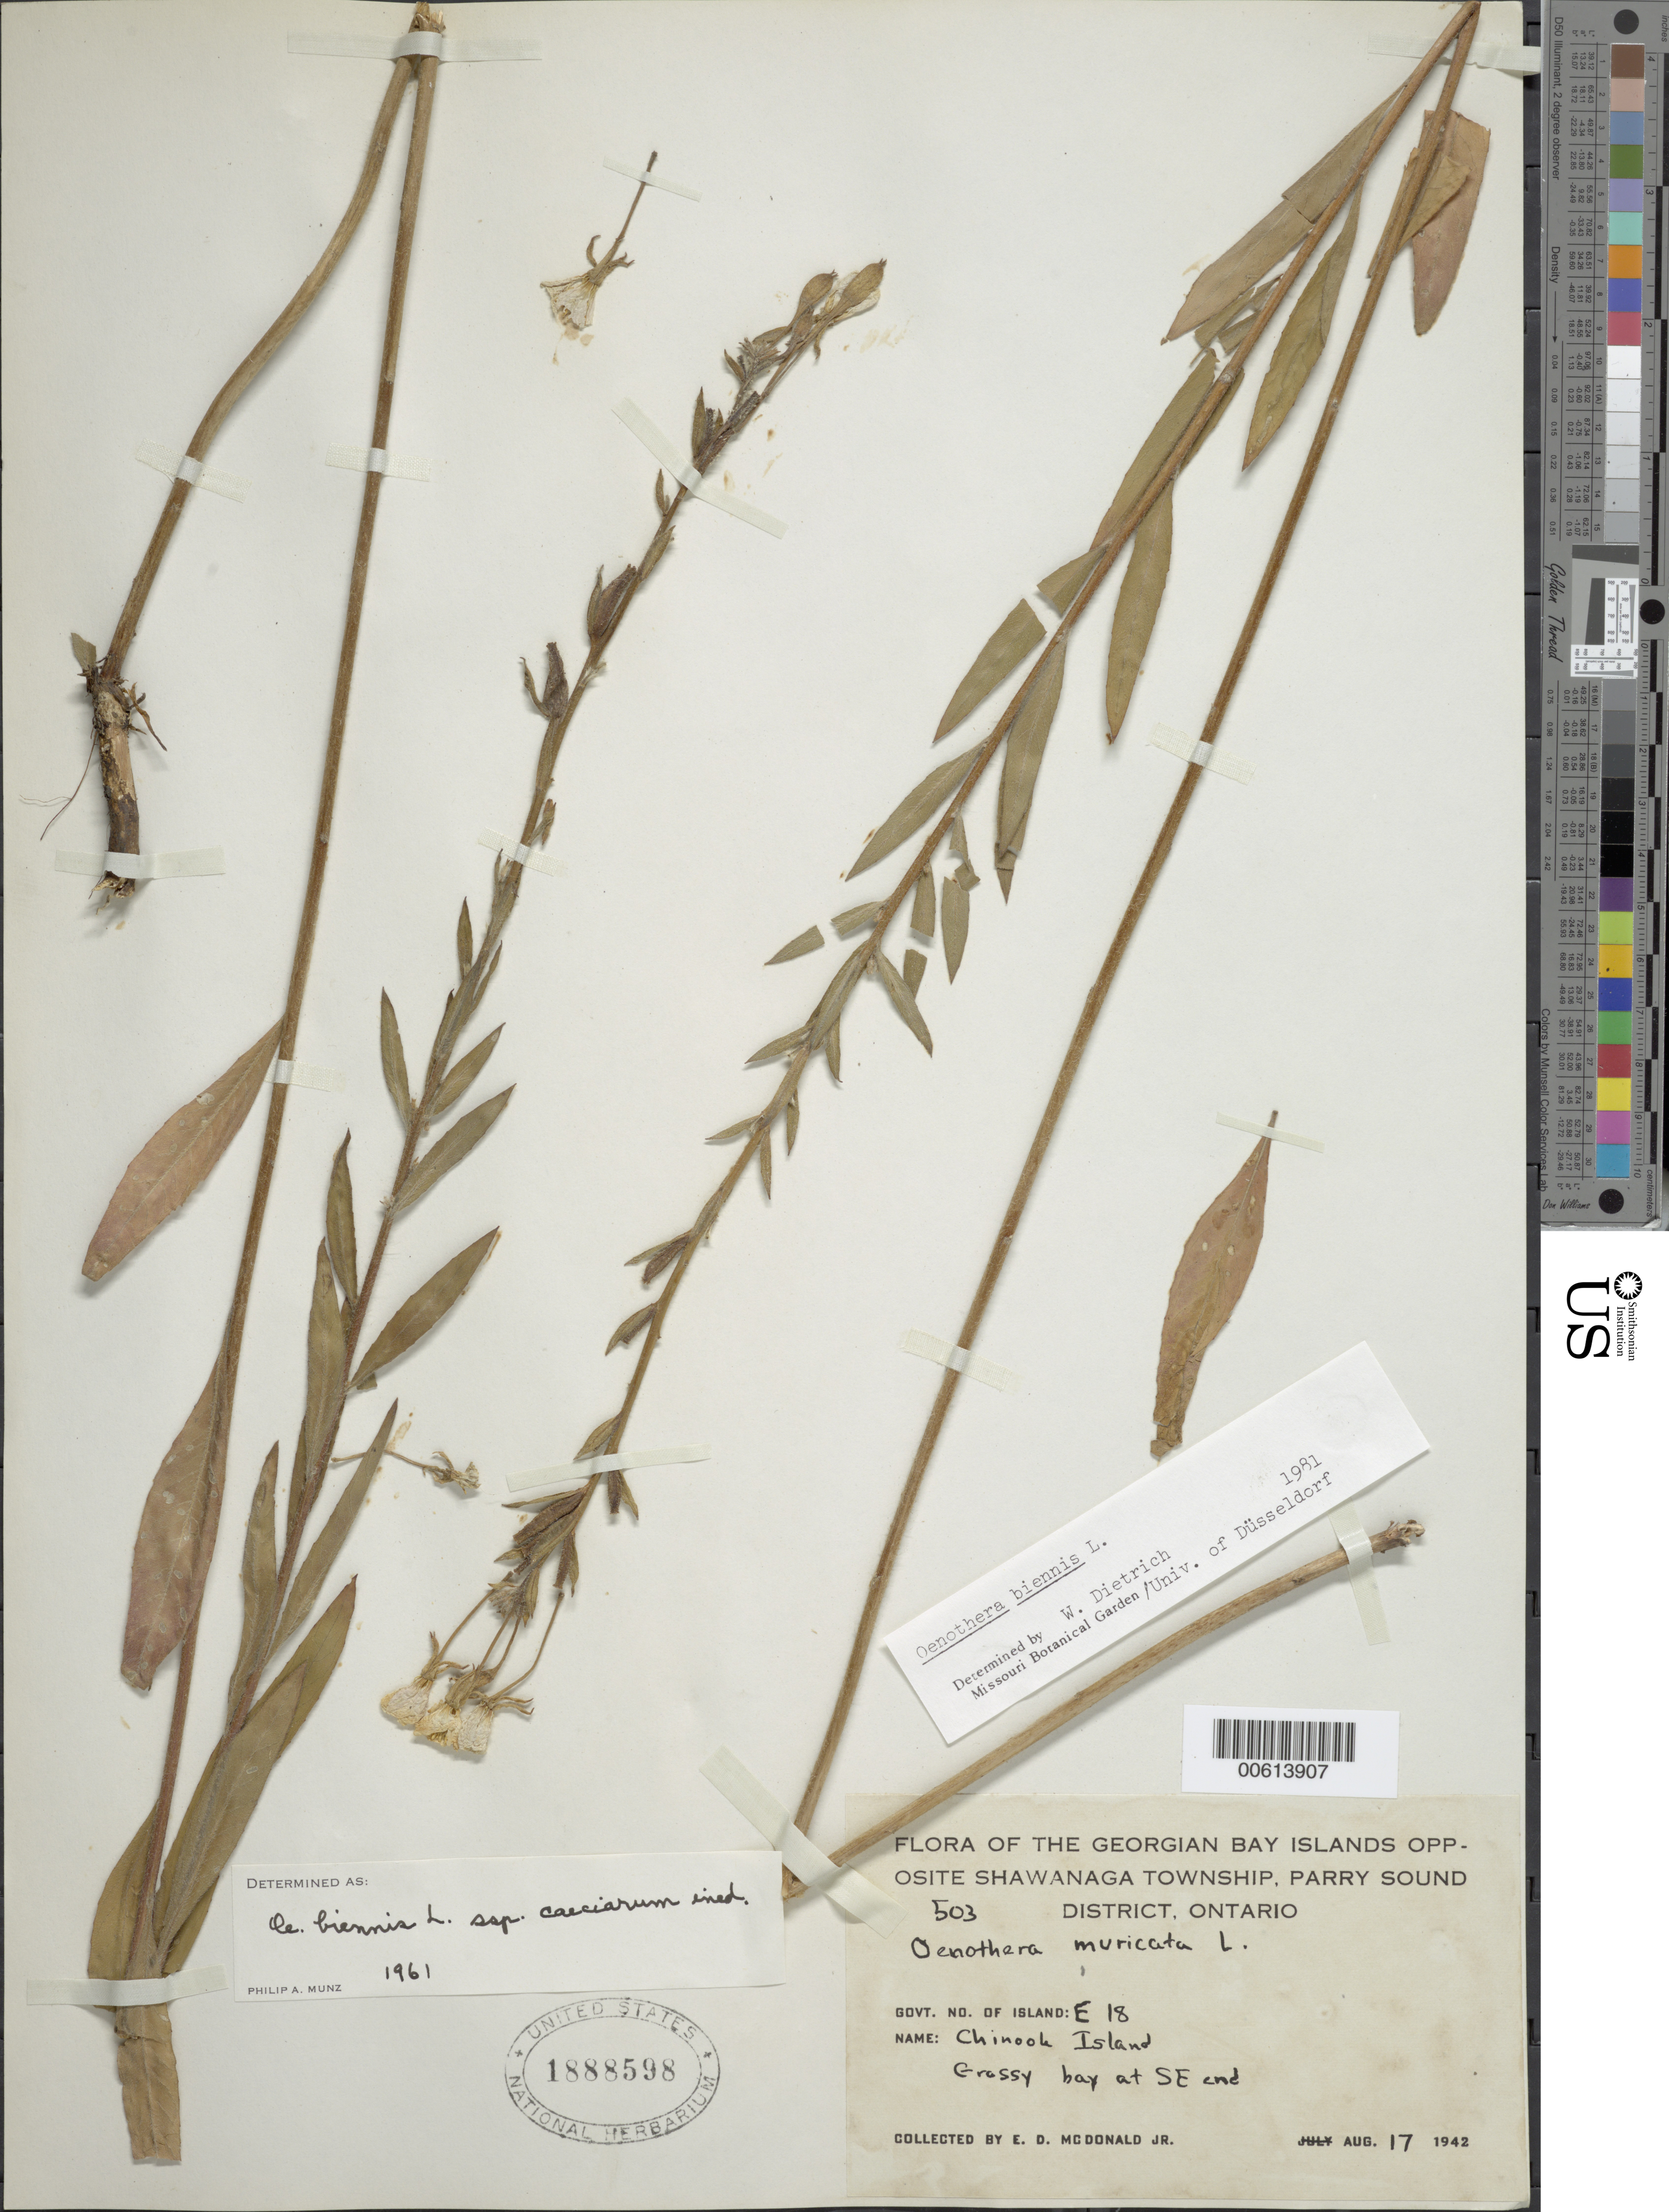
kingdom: Plantae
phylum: Tracheophyta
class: Magnoliopsida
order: Myrtales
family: Onagraceae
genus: Oenothera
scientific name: Oenothera biennis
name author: L.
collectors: E. D. McDonald Jr.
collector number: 503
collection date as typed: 17 Aug 1942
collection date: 1942-08-17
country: Canada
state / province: Ontario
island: Chinook Island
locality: Opposite Shawanaga Township, S bog off Eagle Lake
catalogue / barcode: US 1888598